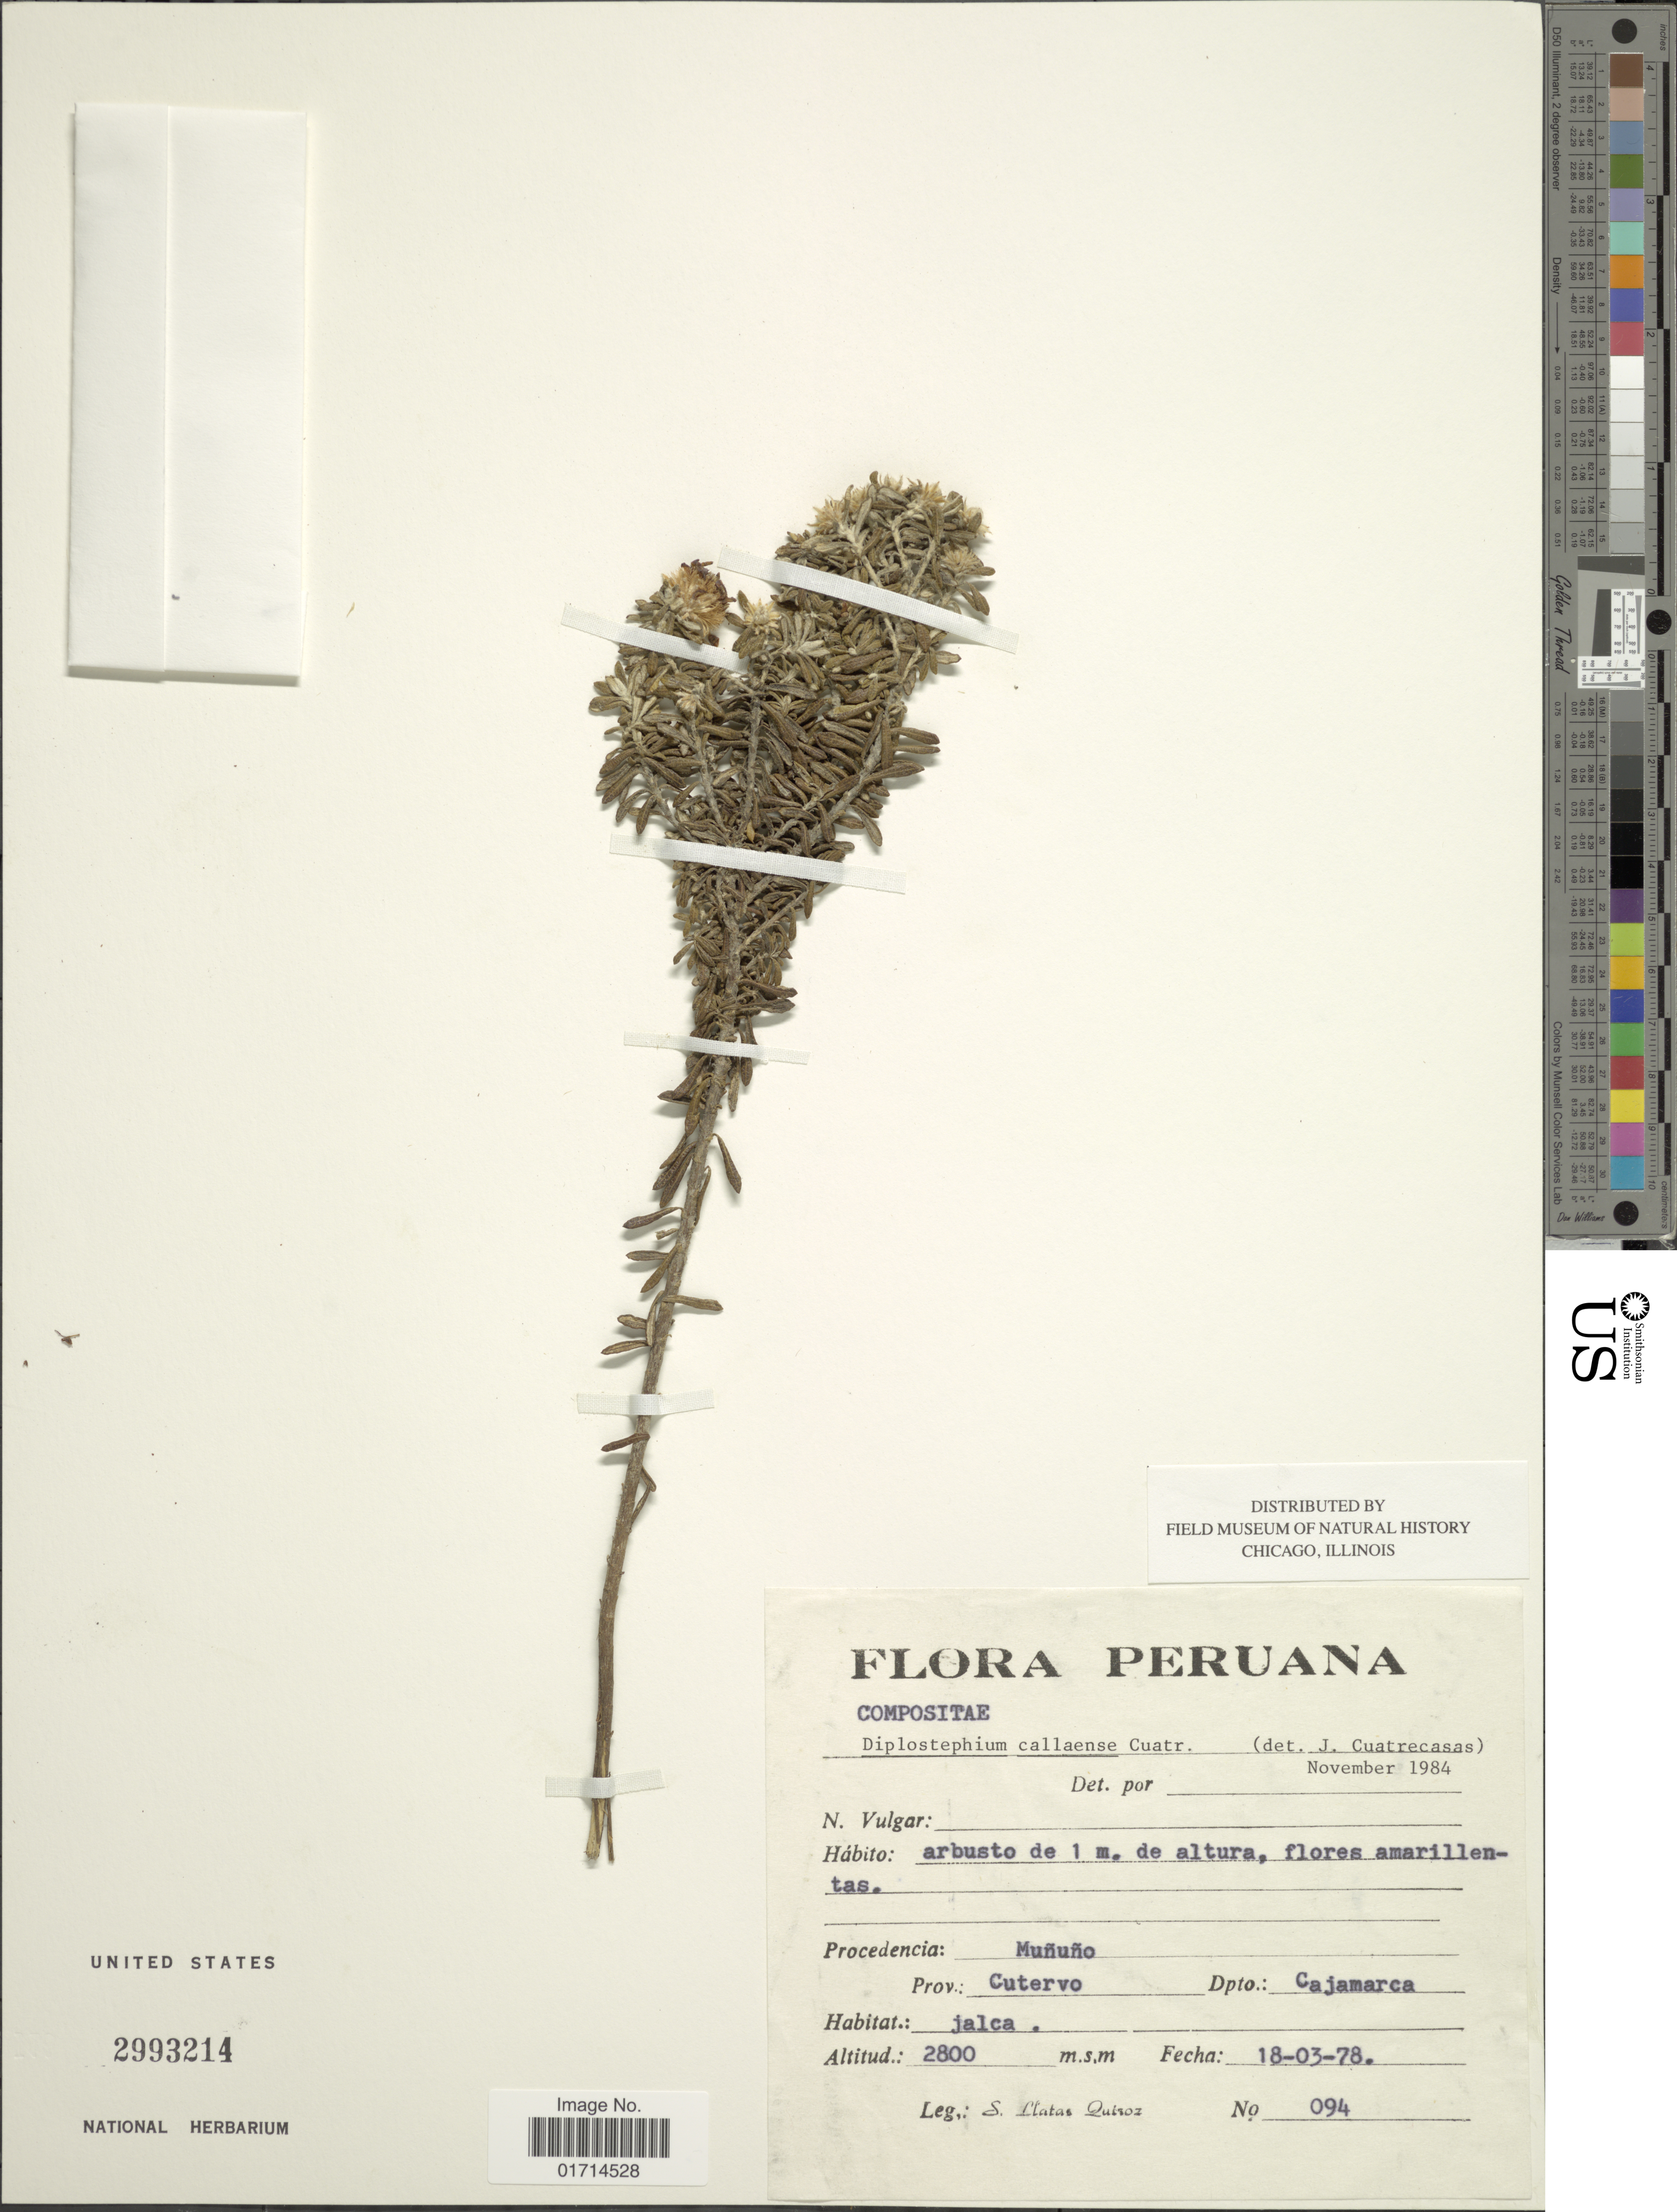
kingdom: Plantae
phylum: Tracheophyta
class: Magnoliopsida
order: Asterales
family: Asteraceae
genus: Diplostephium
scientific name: Diplostephium callaense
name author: Cuatrec.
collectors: S. L. Quiroz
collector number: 094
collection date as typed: Transcribed d/m/y: 18/3/78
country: Peru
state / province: Cajamarca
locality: Procedencia: Mununo, Prov. Cutervo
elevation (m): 2800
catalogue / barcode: US 2993214